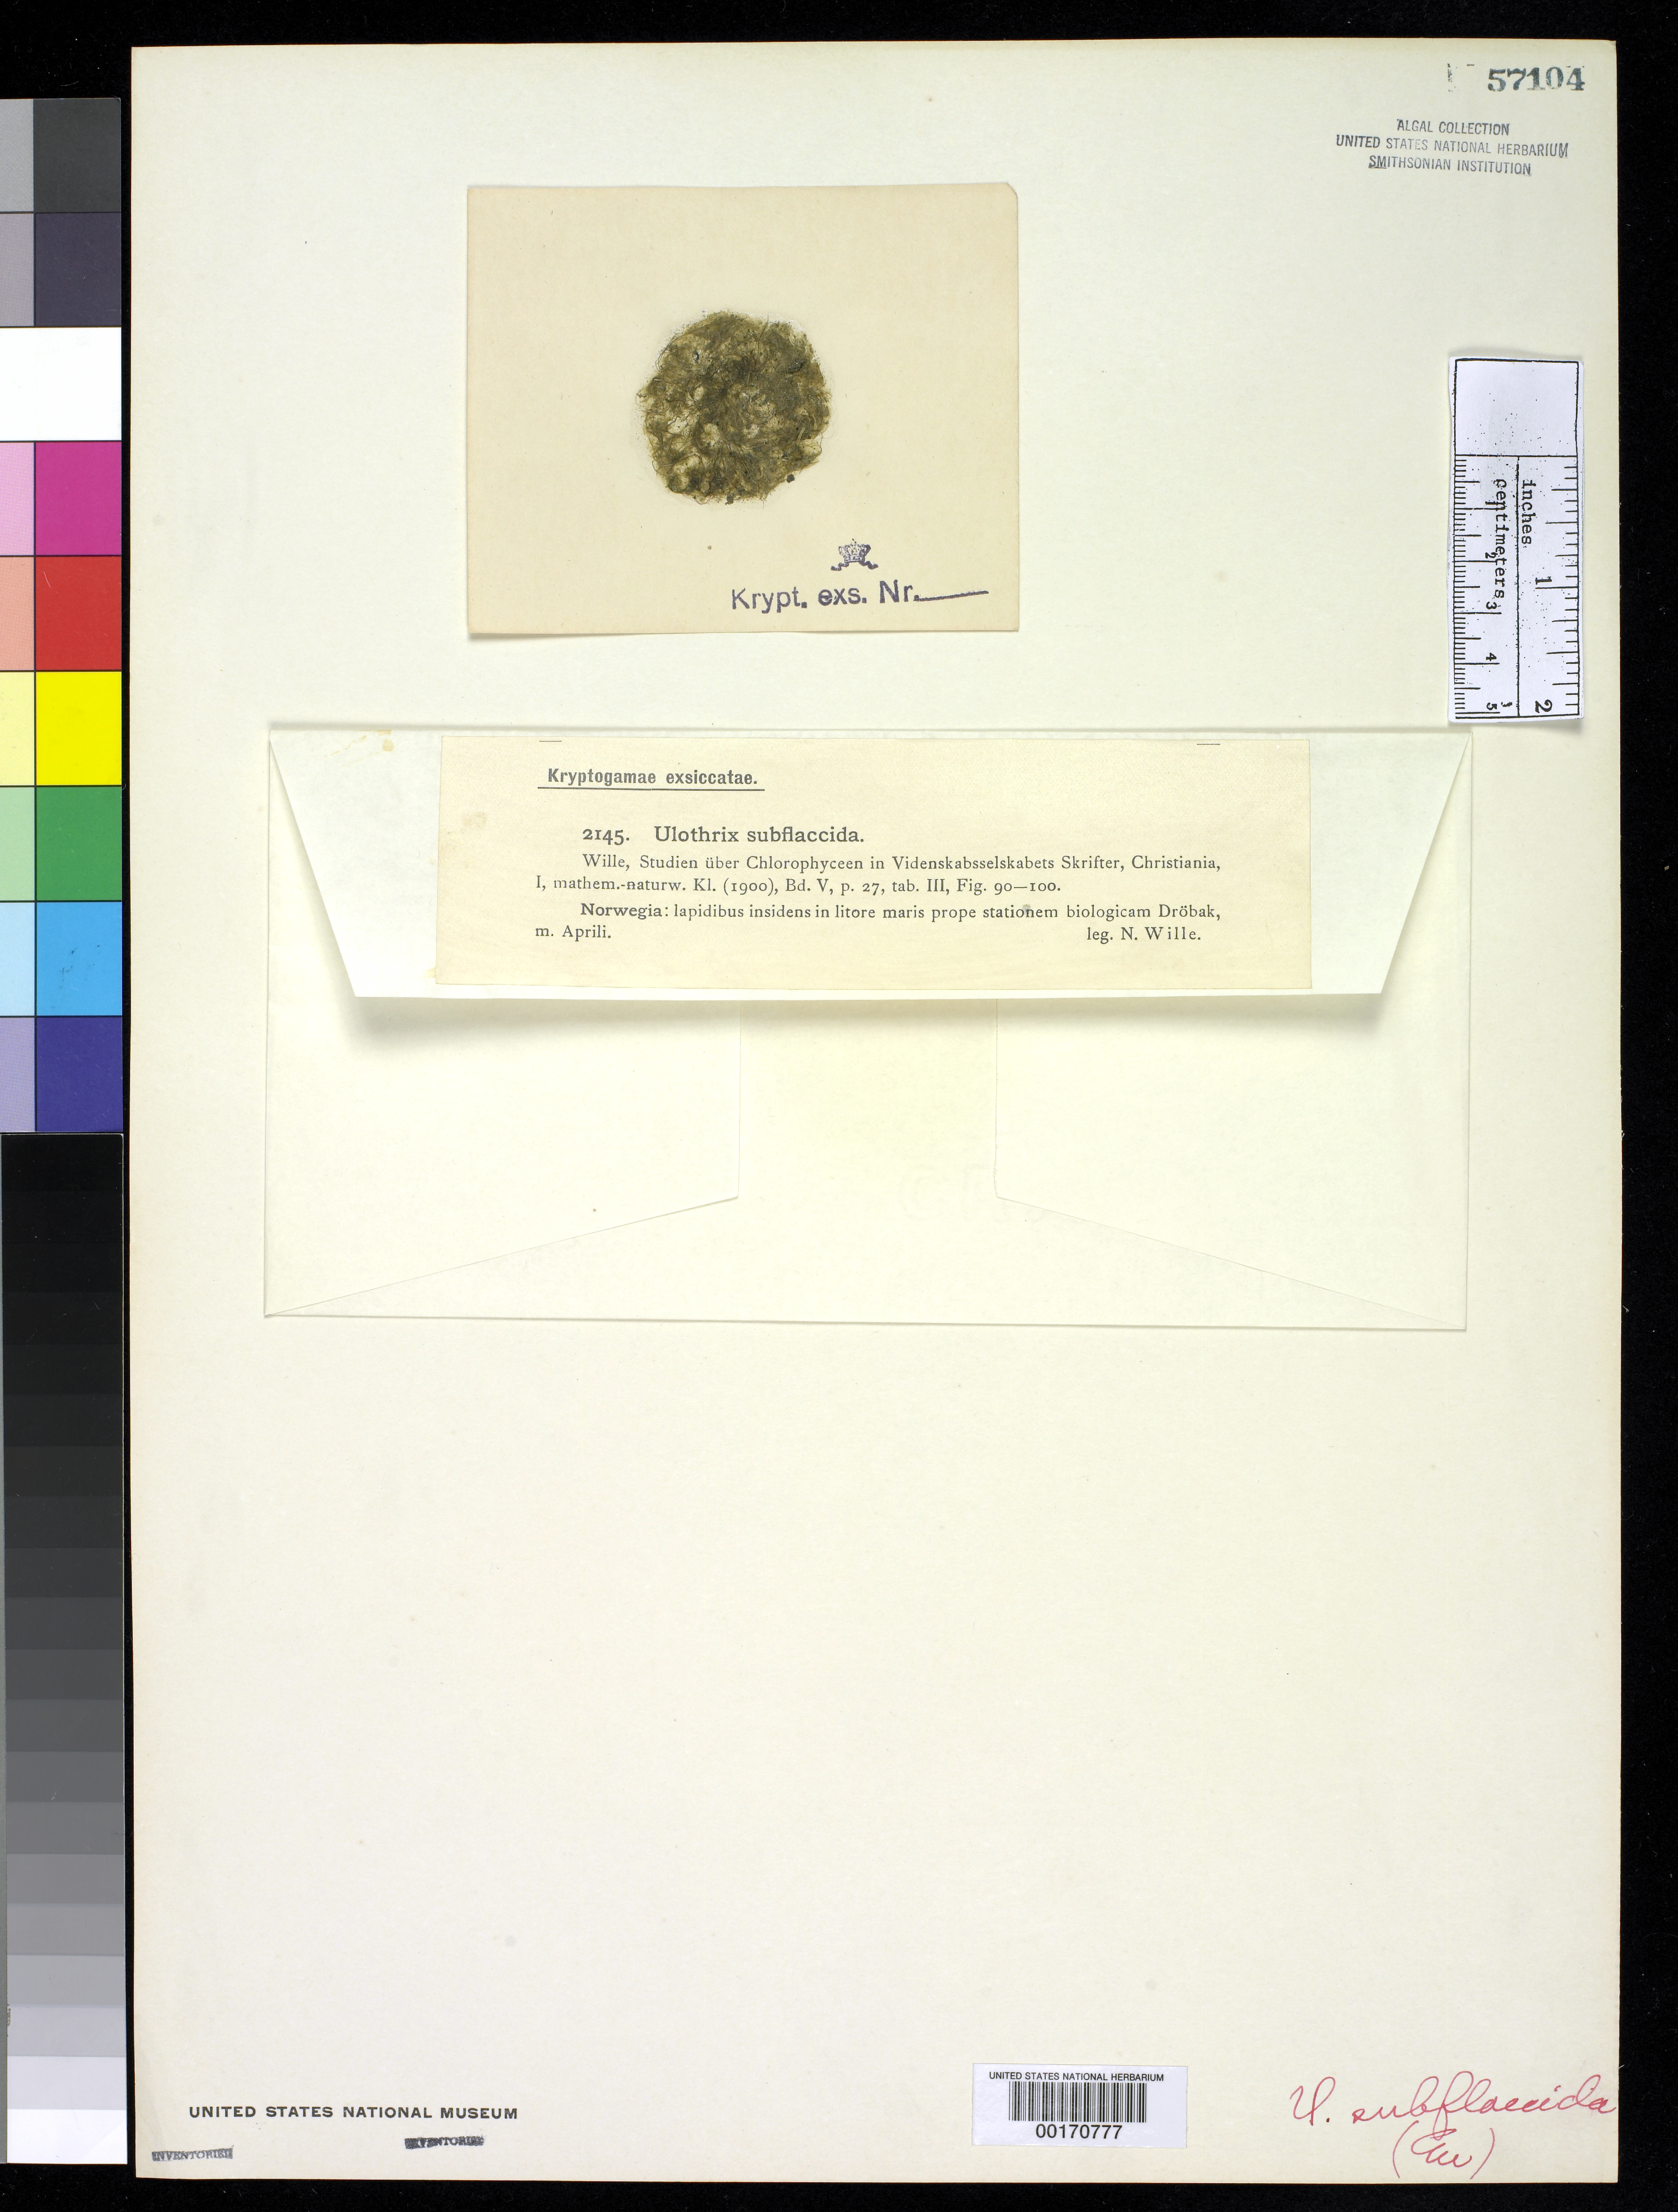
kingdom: Plantae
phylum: Chlorophyta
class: Ulvophyceae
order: Ulotrichales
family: Ulotrichaceae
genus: Ulothrix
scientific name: Ulothrix subflaccida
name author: N.Wille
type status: Isotype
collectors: N. Wille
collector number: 2145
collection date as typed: Apr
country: Norway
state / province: Akershus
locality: Near Drobak Biological Station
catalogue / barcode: US 57104